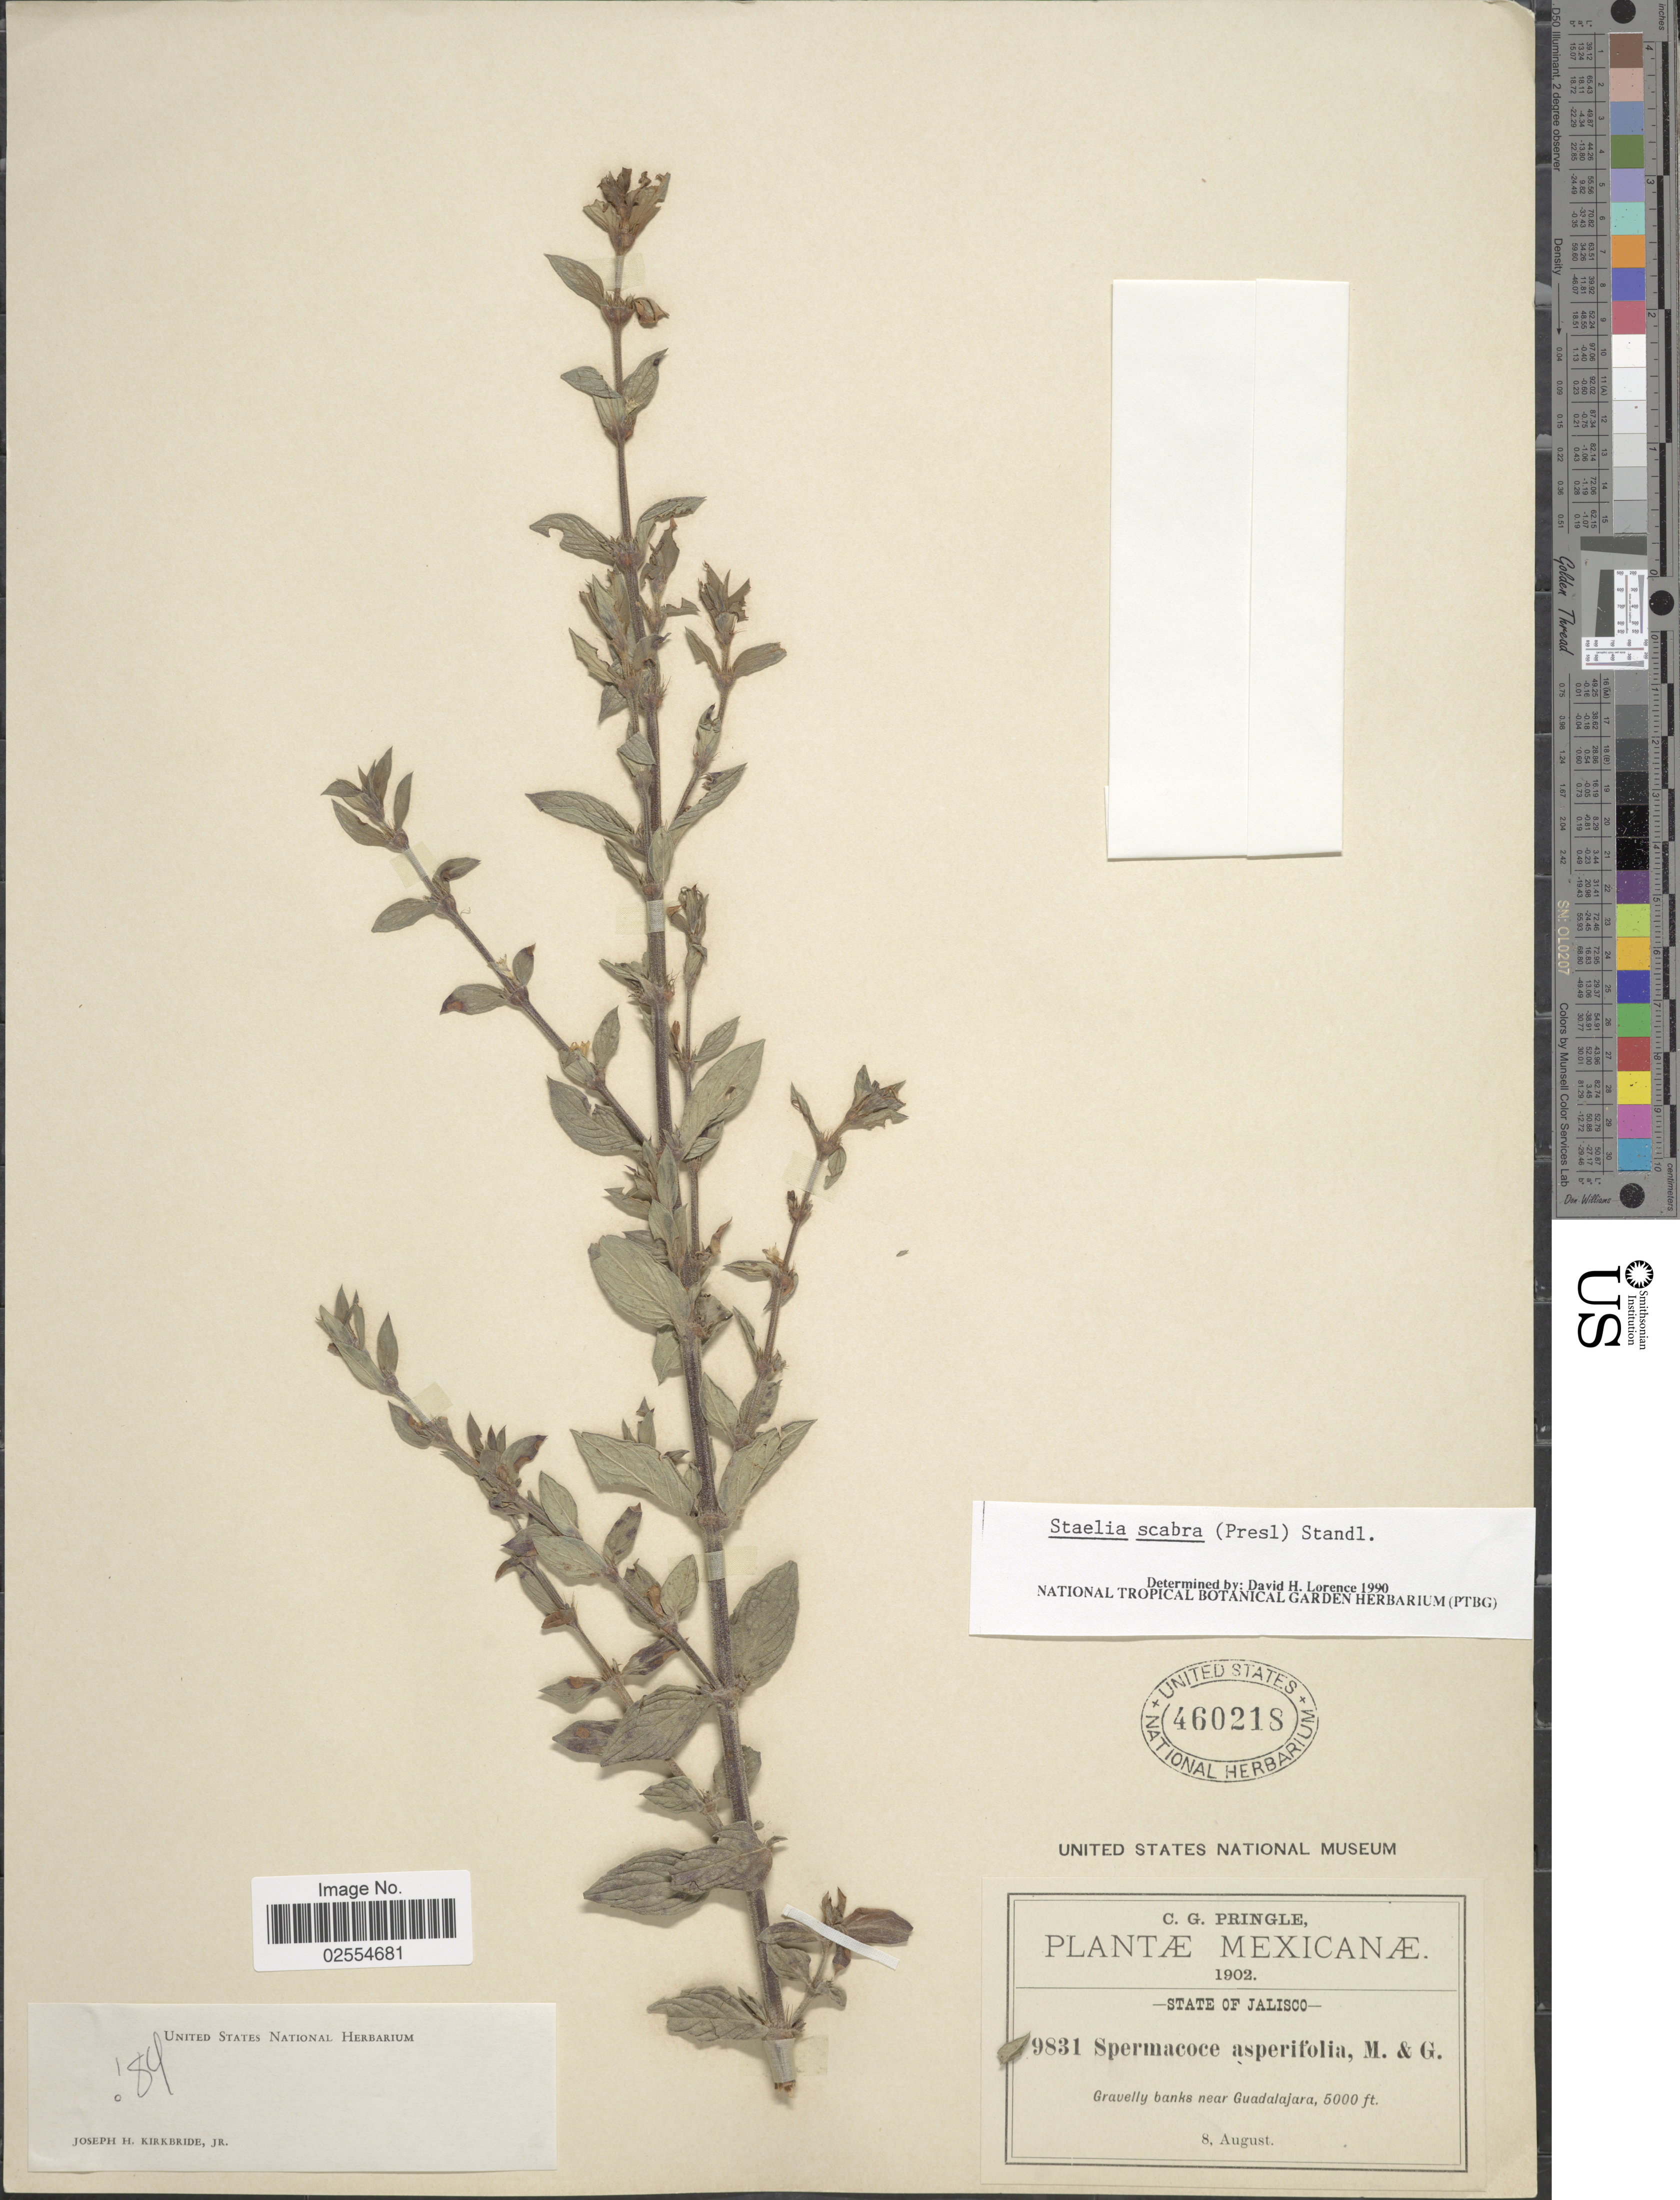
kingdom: Plantae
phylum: Tracheophyta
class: Magnoliopsida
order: Gentianales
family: Rubiaceae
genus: Staelia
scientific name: Staelia scabra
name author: (C. Presl) Standl.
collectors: C. G. Pringle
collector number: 9831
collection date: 1902-08-08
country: Mexico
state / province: Jalisco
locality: Gravelly banks near Guadalajara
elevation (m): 1524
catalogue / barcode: US 460218